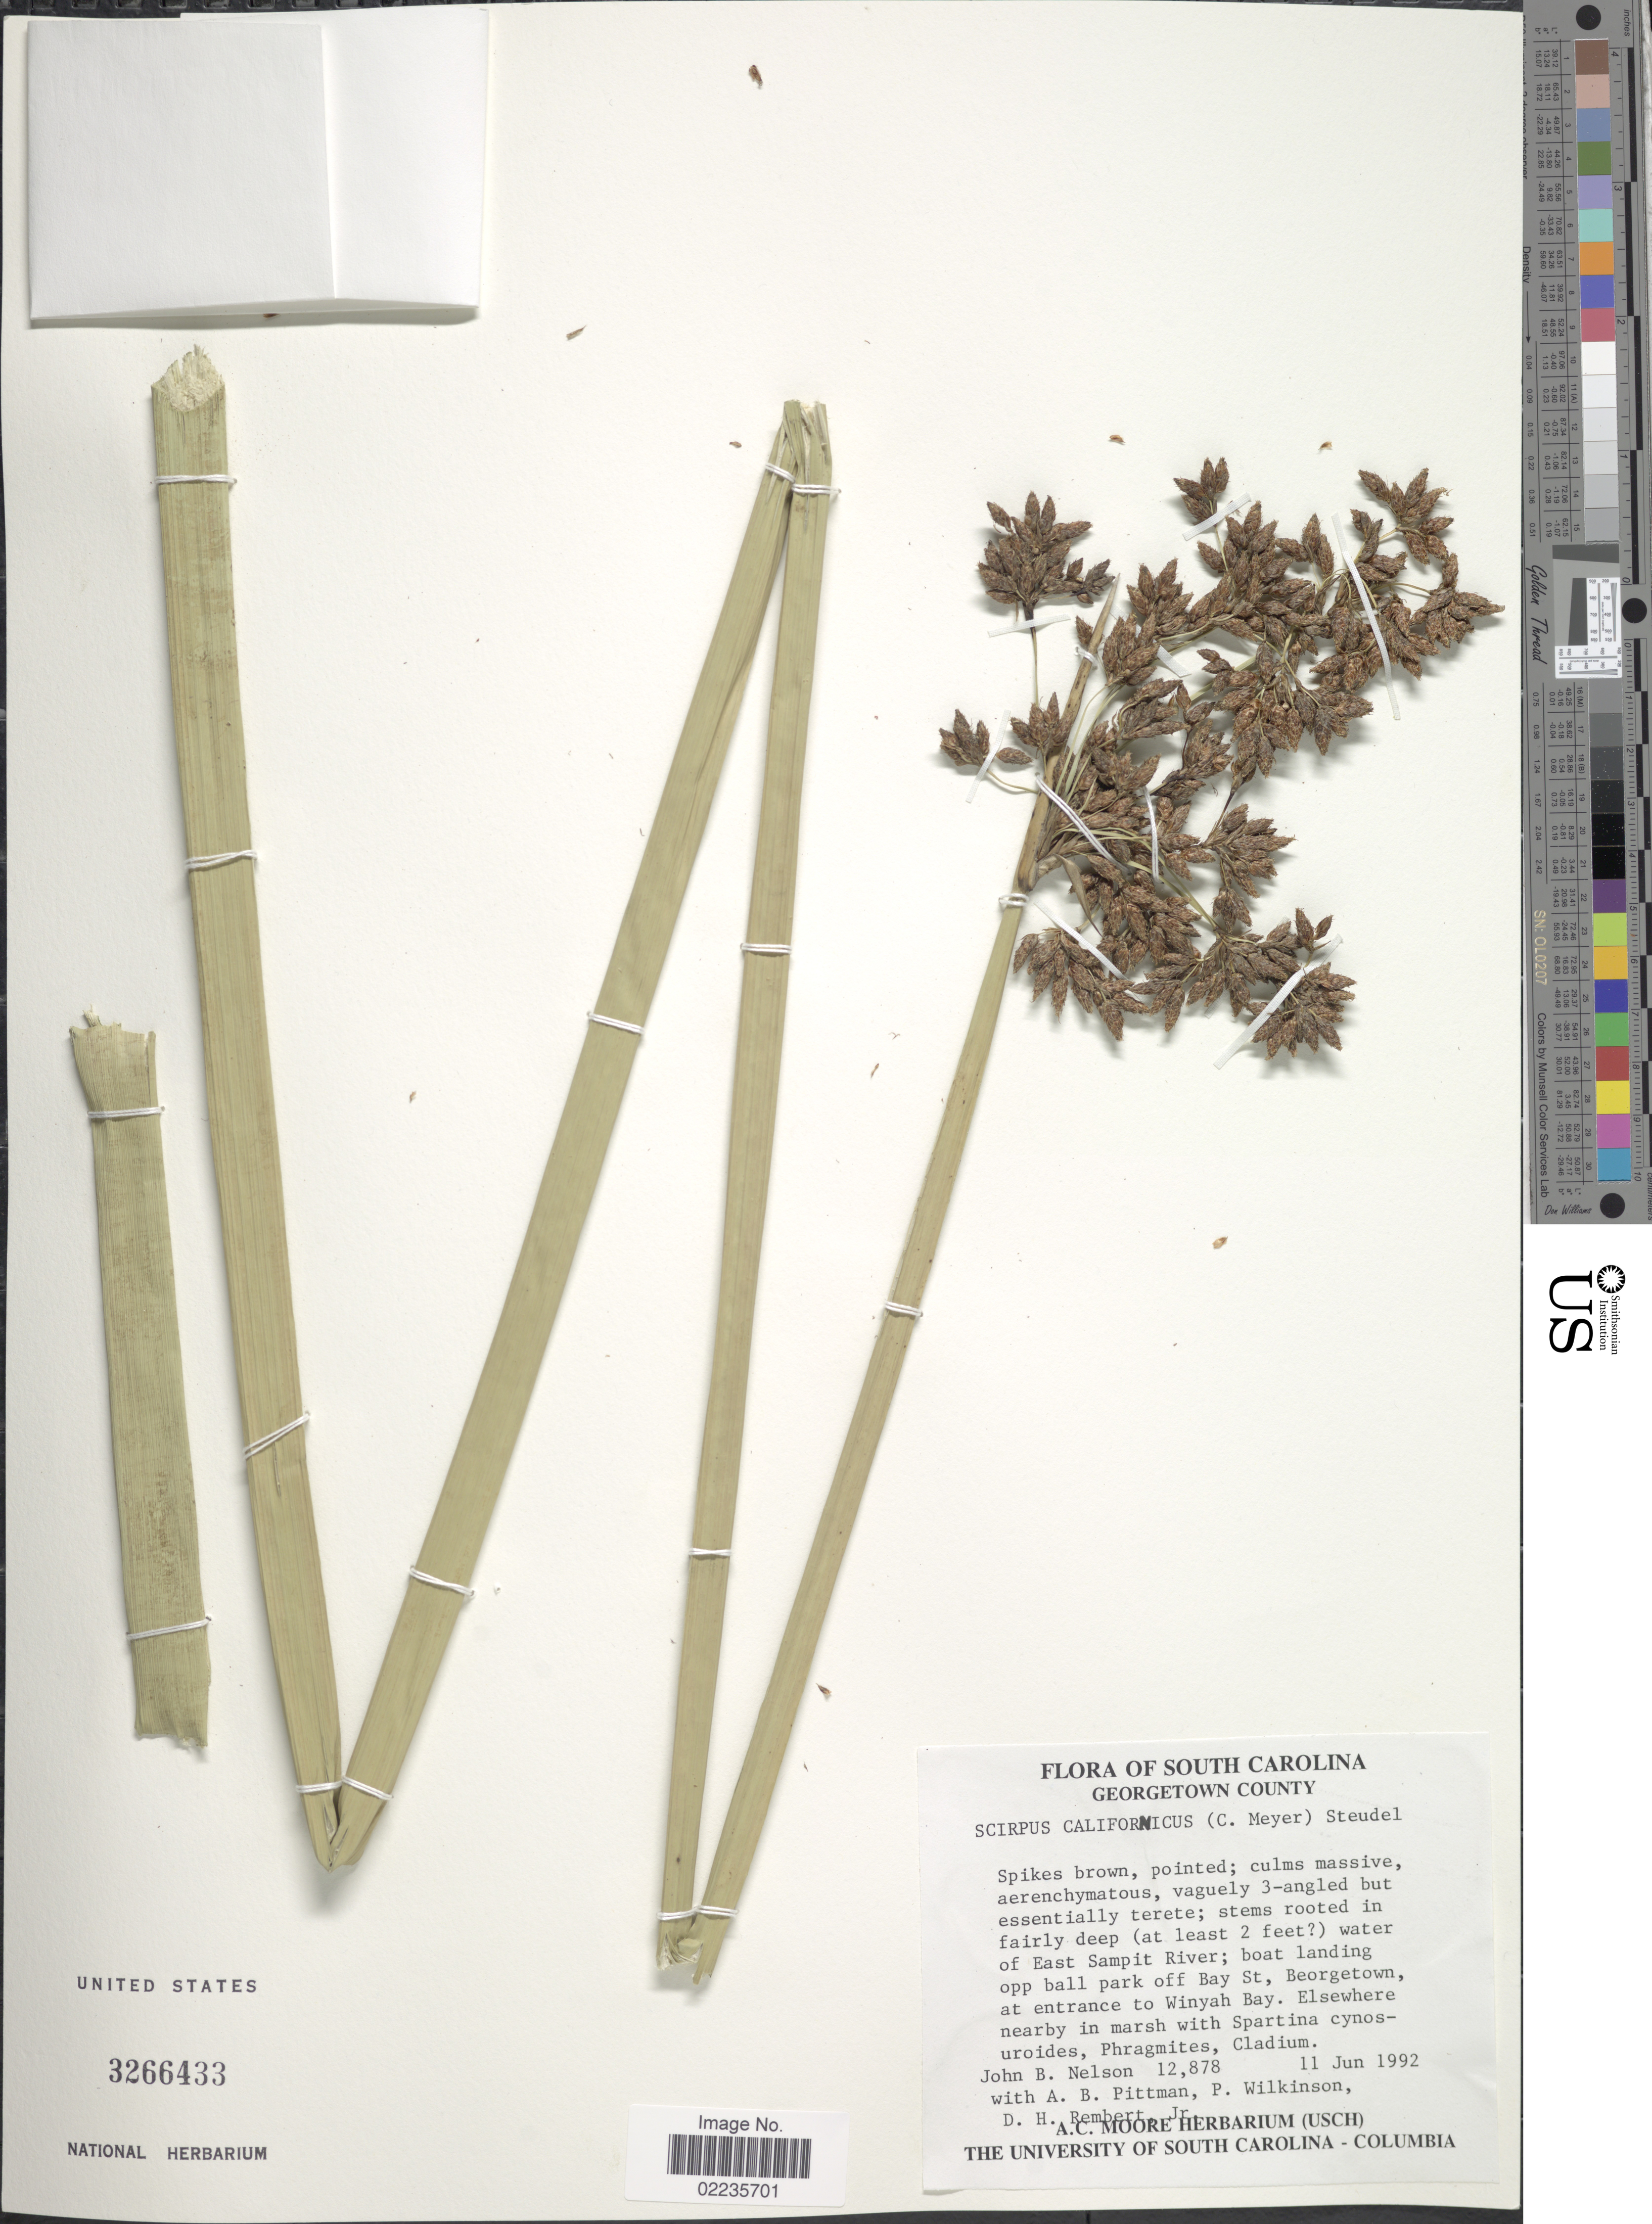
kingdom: Plantae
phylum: Tracheophyta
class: Liliopsida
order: Poales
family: Cyperaceae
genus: Schoenoplectus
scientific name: Schoenoplectus californicus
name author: (C.A. Mey.) Soják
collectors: J. B. Nelson, B. Pittman, P. Wilkinson & D. Rembert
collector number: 12878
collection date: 1992-06-11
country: United States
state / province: South Carolina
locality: South Carolina, Georgetown County, East Sampit River, boat landing opp ball park off Bay St. Beorgetown, at entrance to Winyah Bay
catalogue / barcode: US 3266433